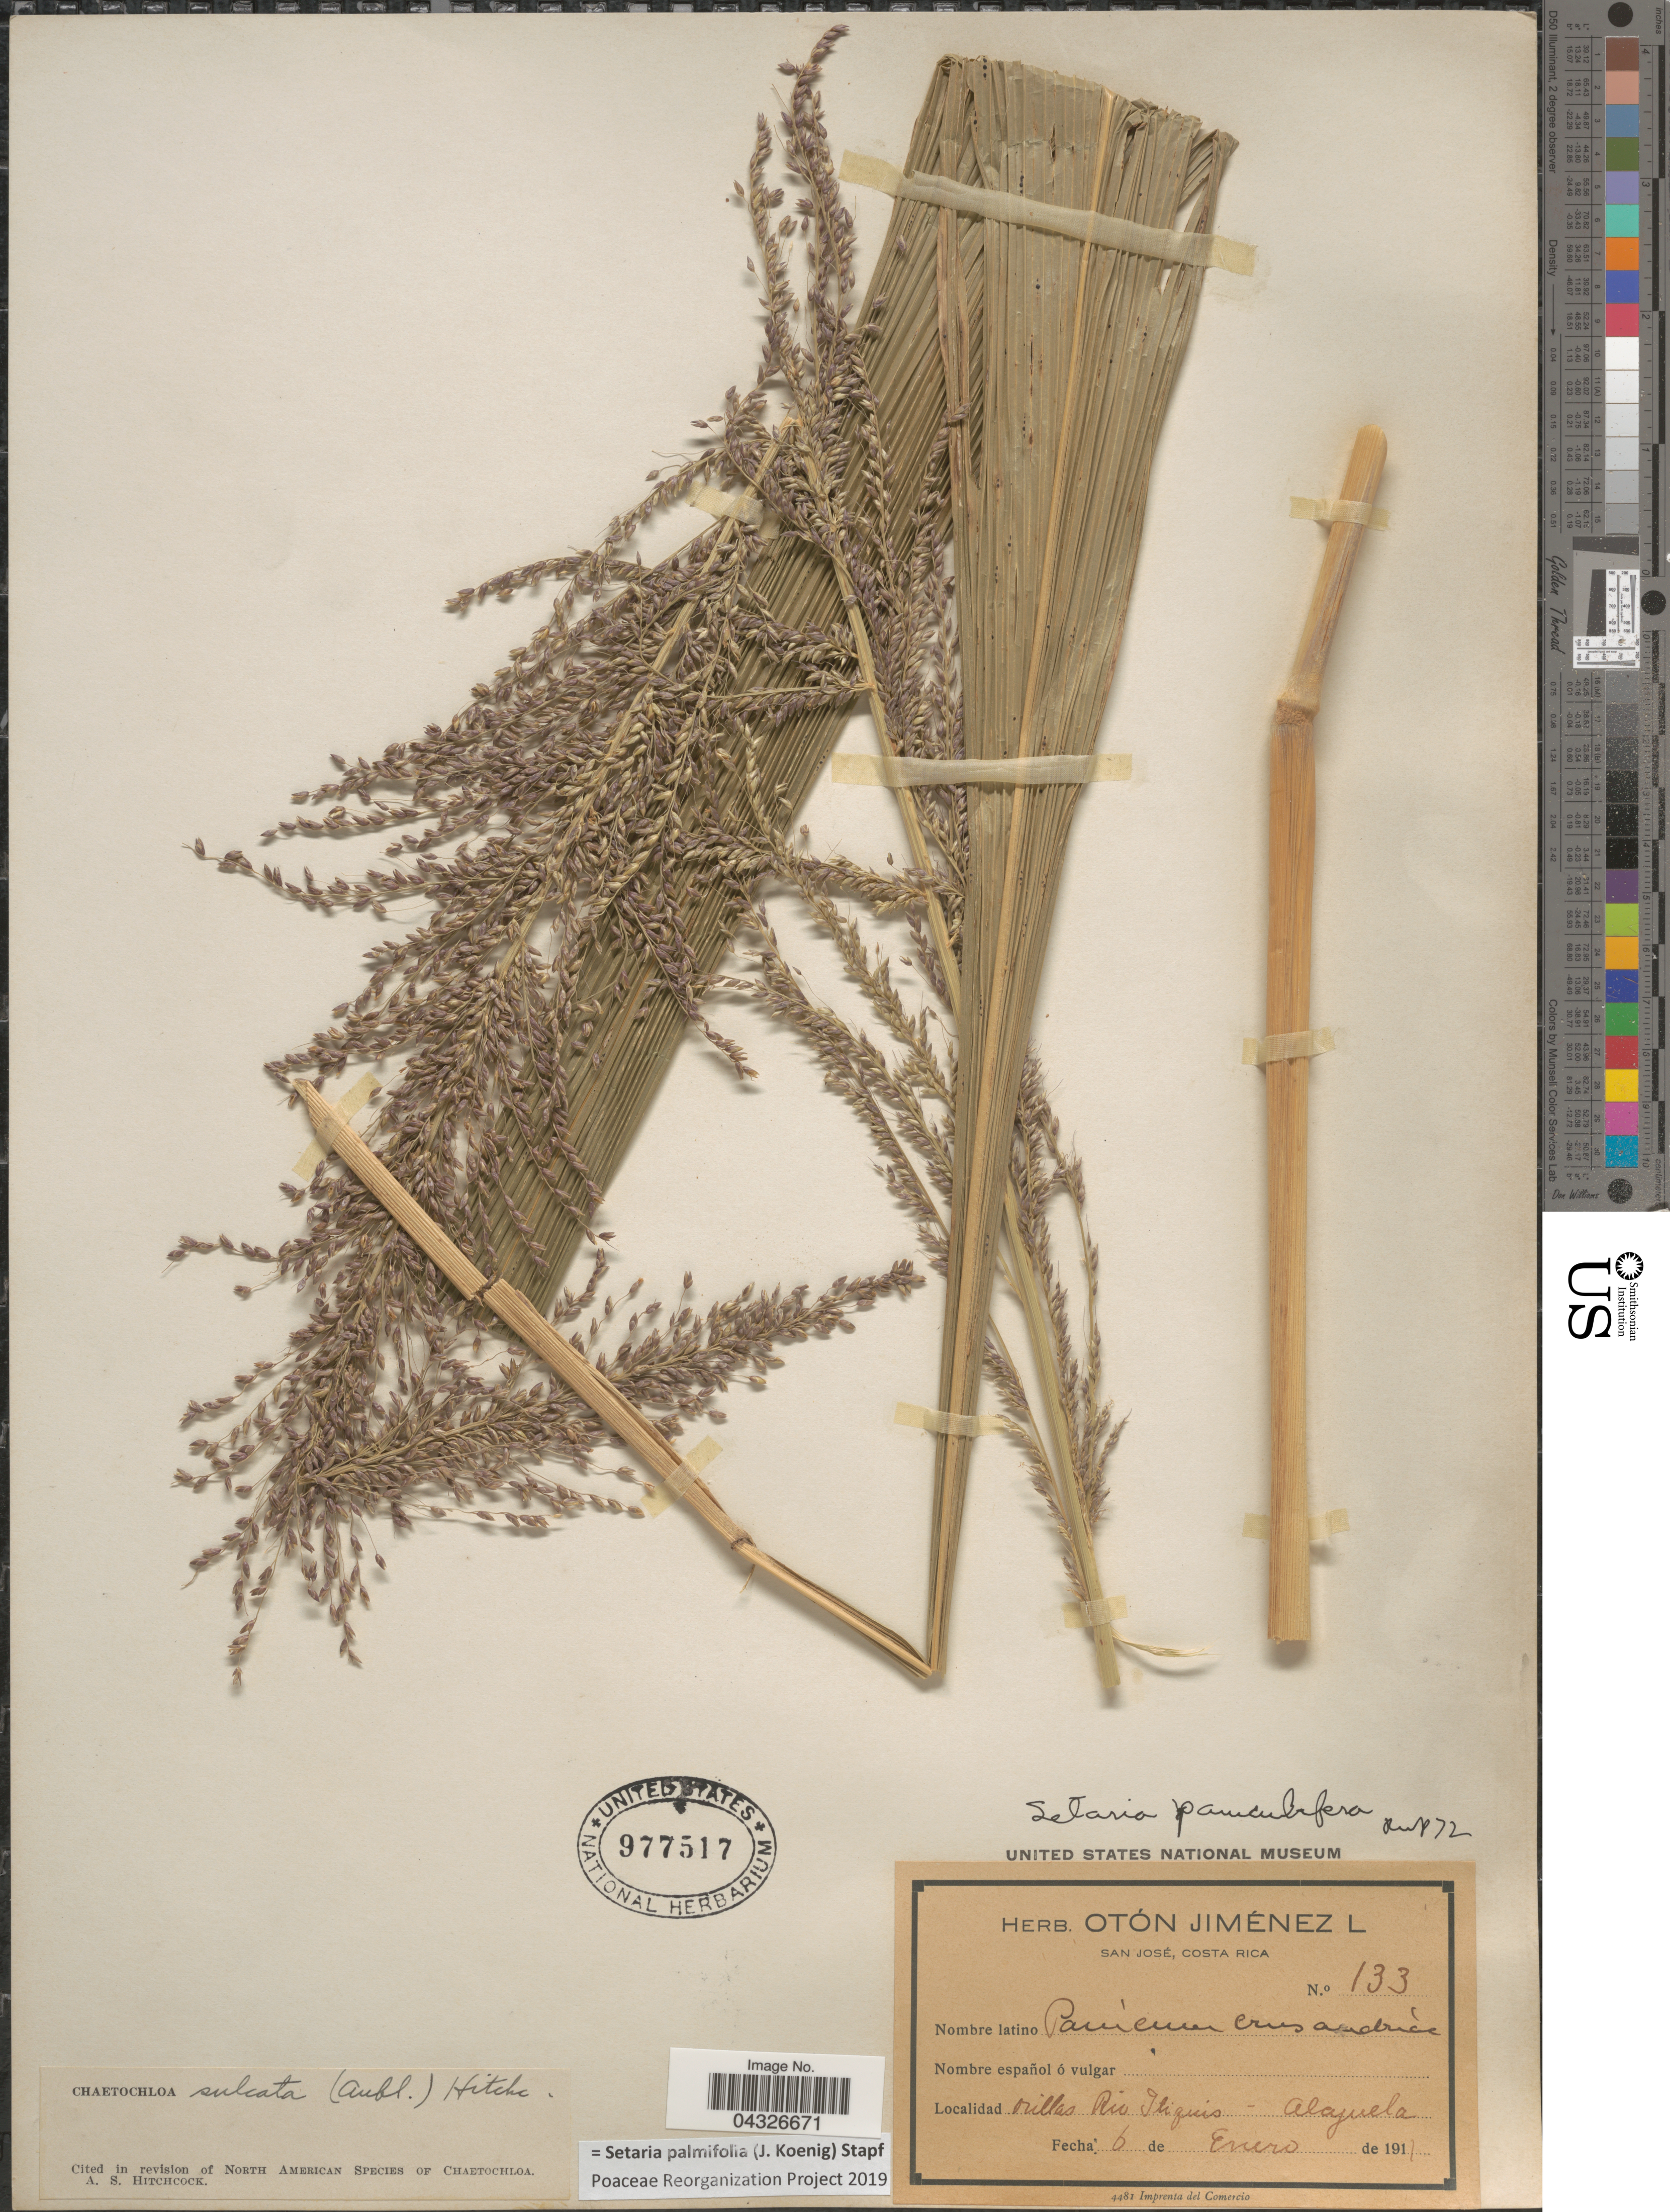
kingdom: Plantae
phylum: Tracheophyta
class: Liliopsida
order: Poales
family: Poaceae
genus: Setaria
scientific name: Setaria palmifolia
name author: (J. Koenig) Stapf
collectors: Ex herb. Otón Jiménez L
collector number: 133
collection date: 1911-01-06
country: Costa Rica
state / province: Alajuela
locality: Orillas Rio Itiquis.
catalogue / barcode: US 977517